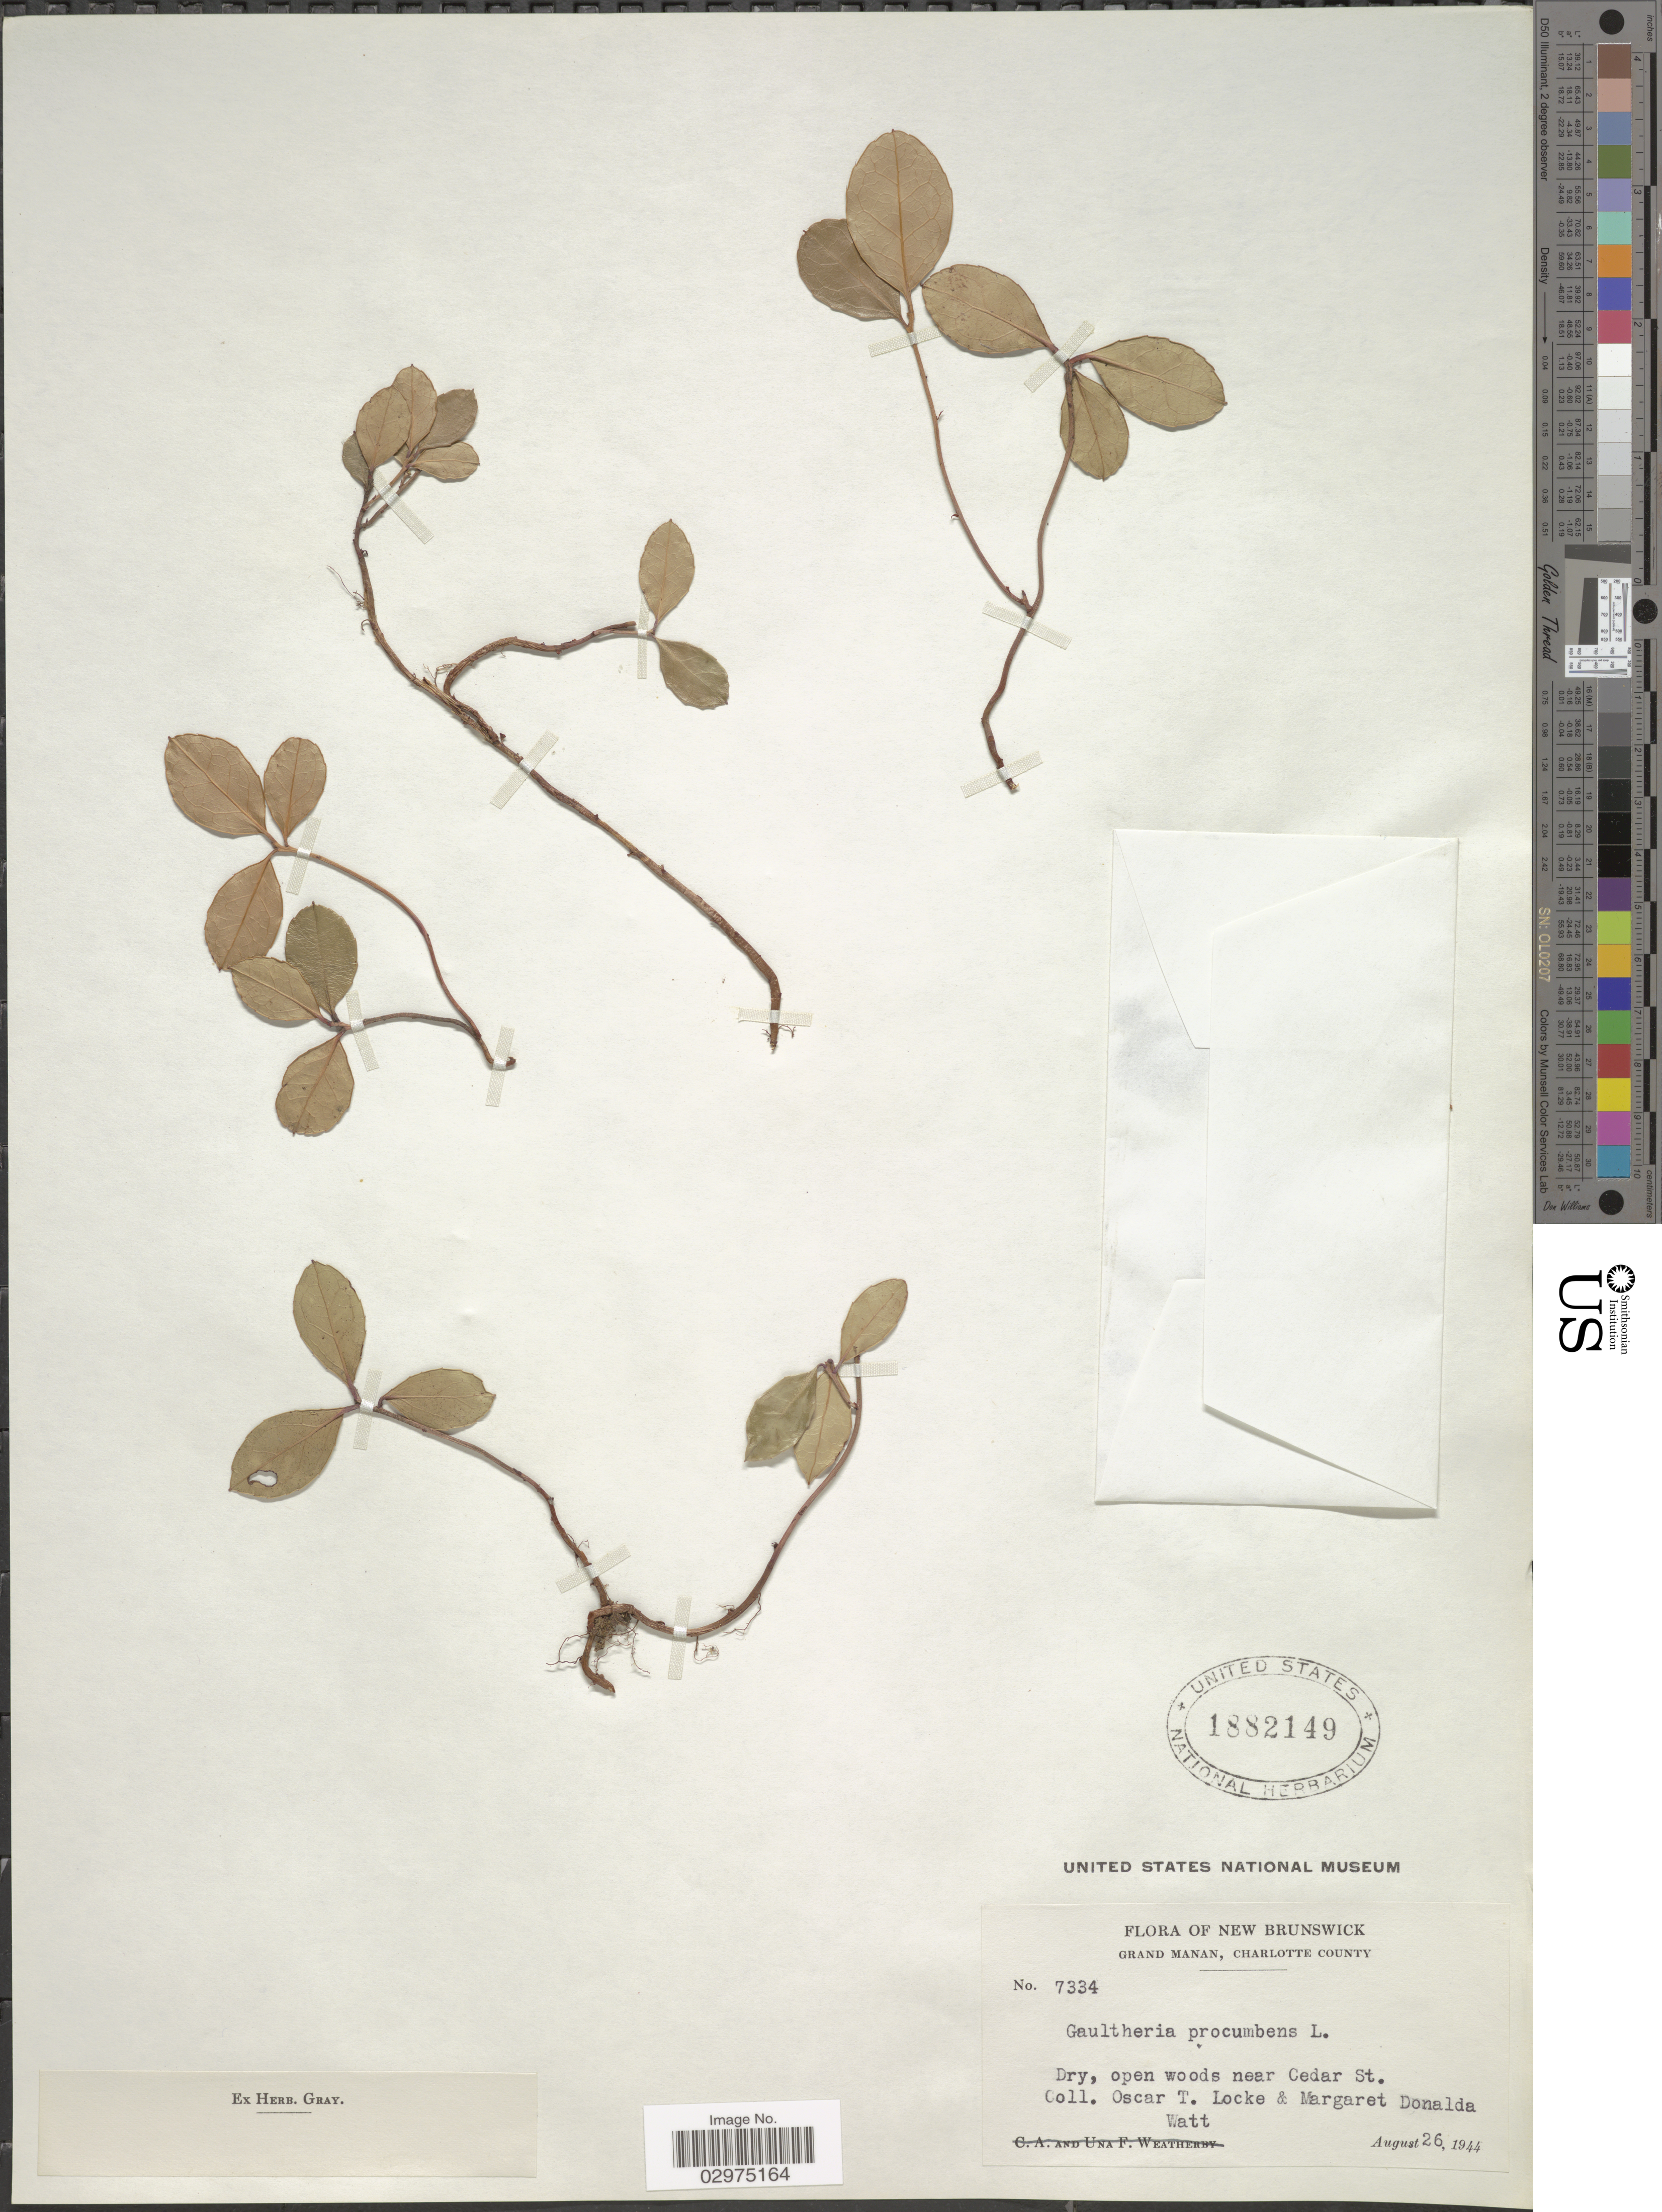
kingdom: Plantae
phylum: Tracheophyta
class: Magnoliopsida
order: Ericales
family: Ericaceae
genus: Gaultheria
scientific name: Gaultheria procumbens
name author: L.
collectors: O. Locke & M. Watt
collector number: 7334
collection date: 1944-08-26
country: Canada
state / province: New Brunswick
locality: Grand Manan, Charlotte County. Dry, open woods near Cedar St.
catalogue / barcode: US 1882149